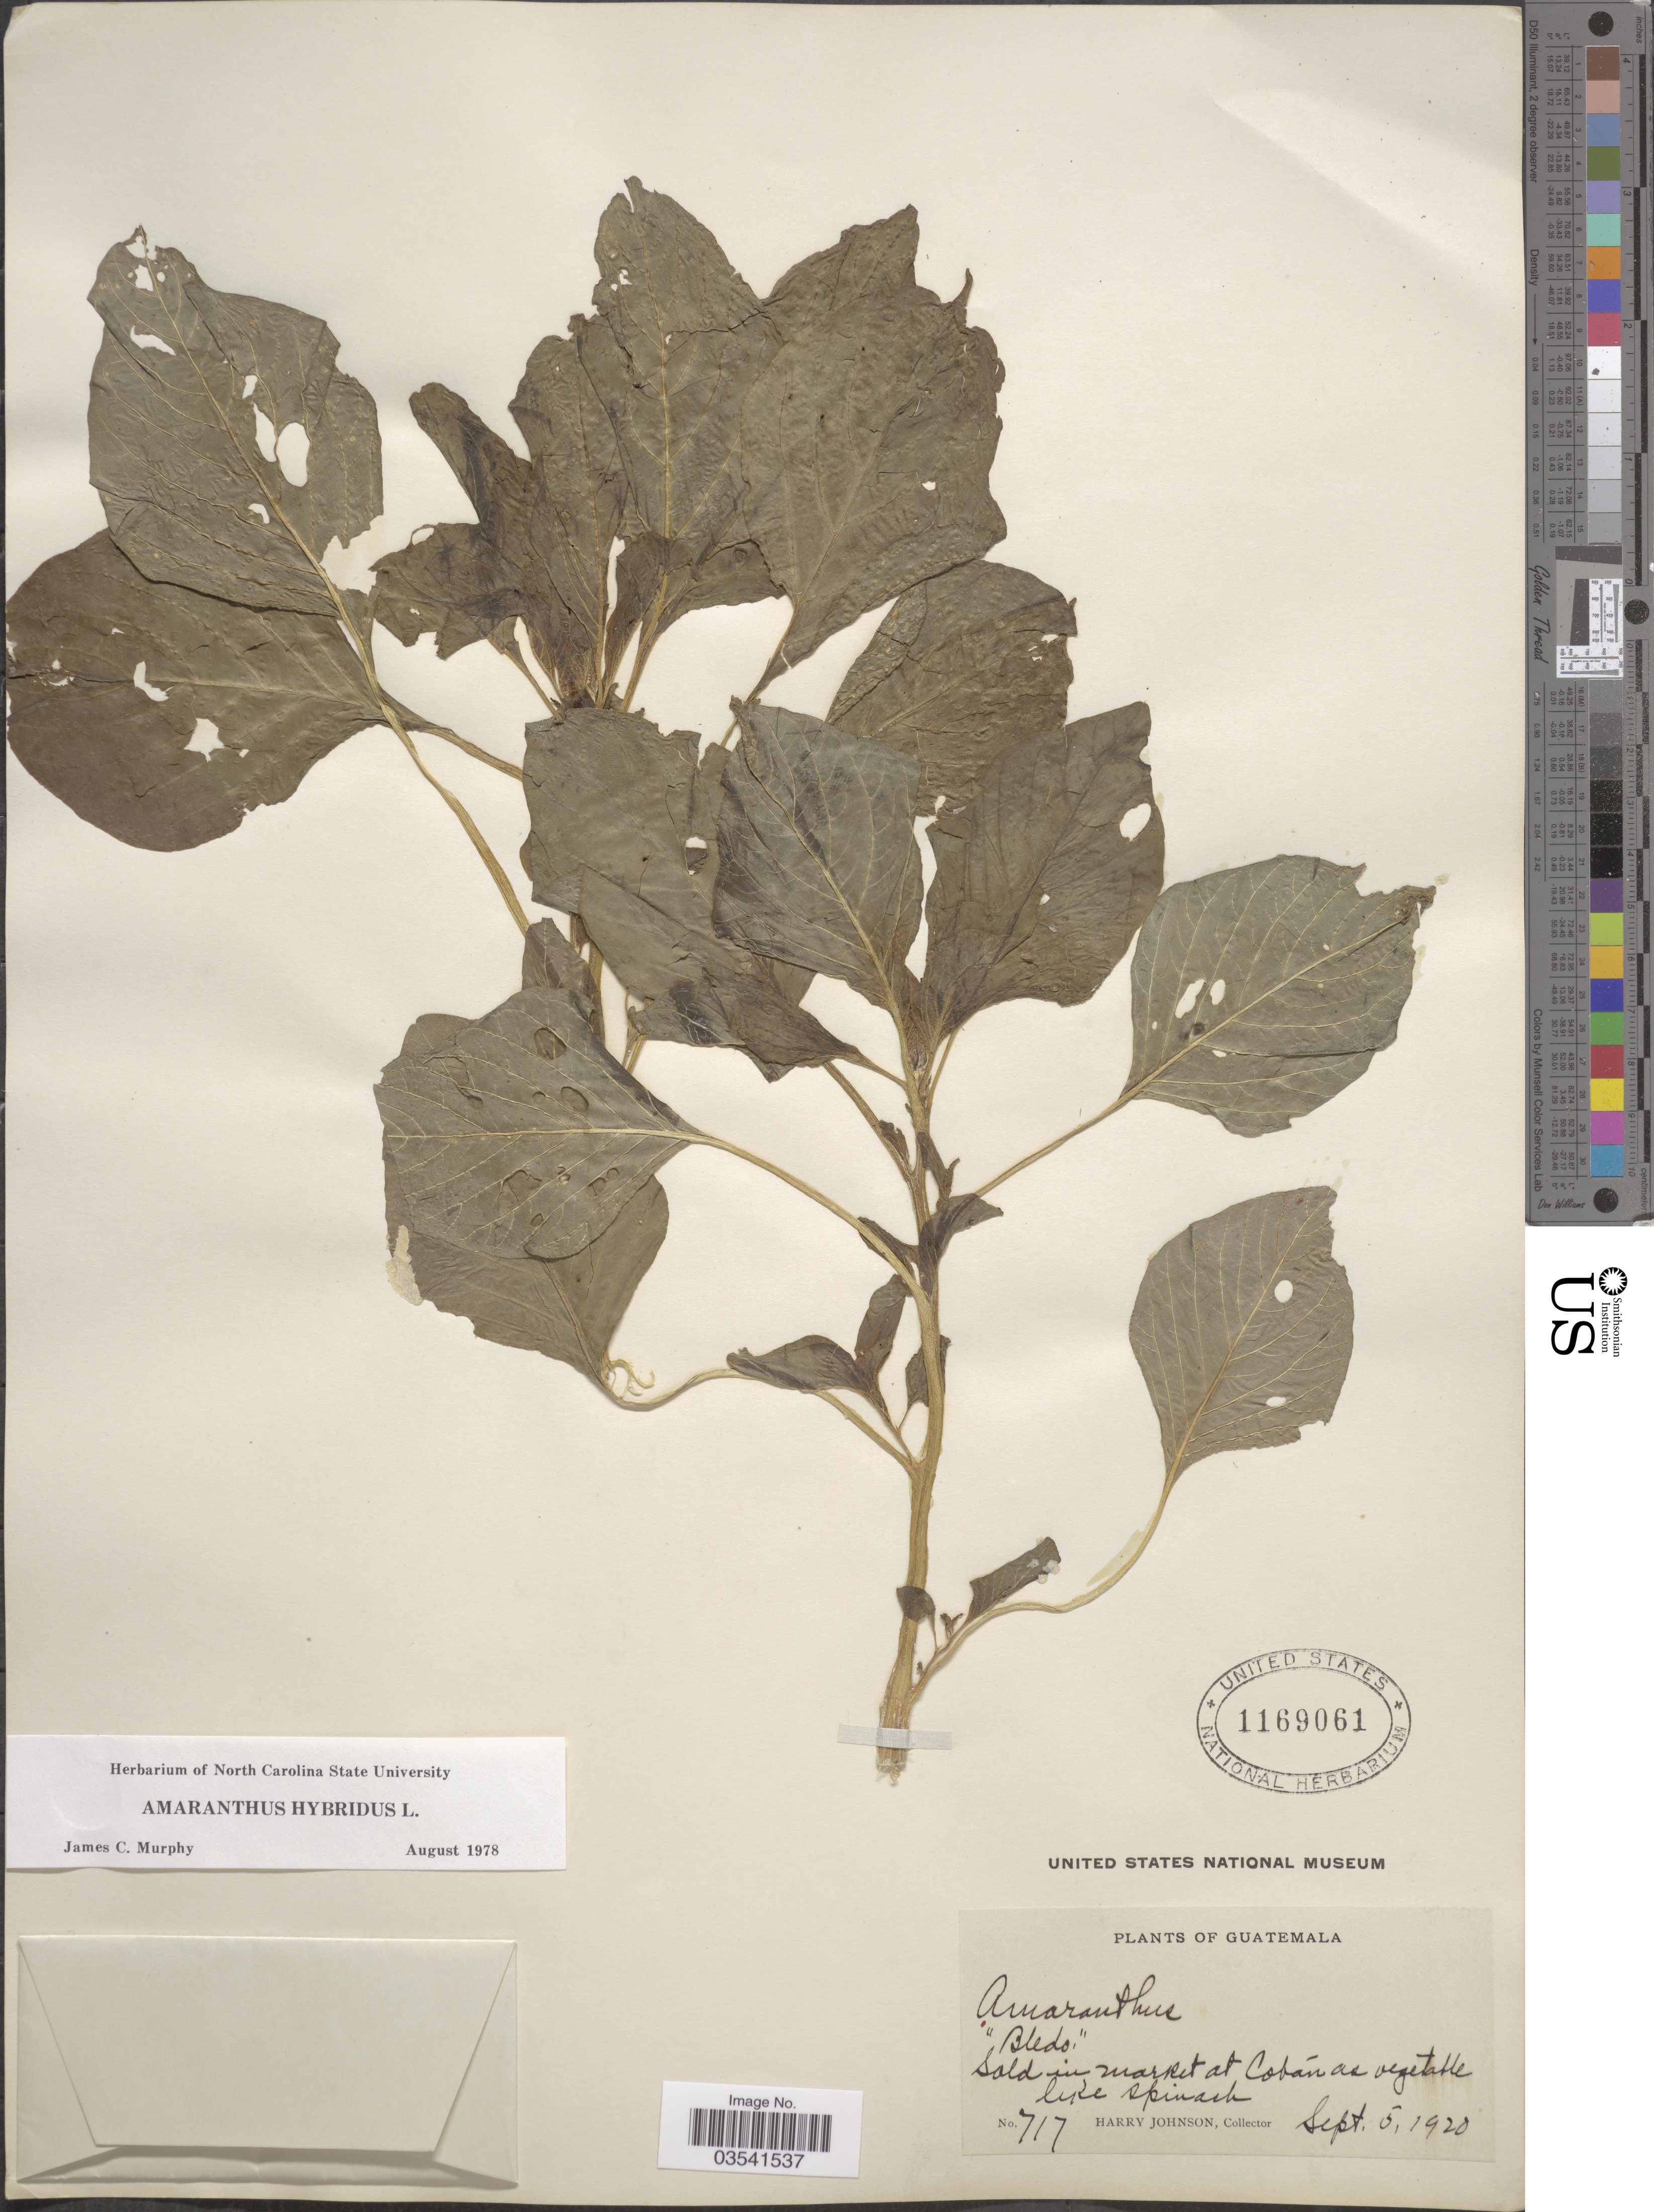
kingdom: Plantae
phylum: Tracheophyta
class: Magnoliopsida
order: Caryophyllales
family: Amaranthaceae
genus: Amaranthus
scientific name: Amaranthus hybridus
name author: L.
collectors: H. Johnson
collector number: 717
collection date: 1920-09-05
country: Guatemala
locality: Sold in market at Cobán as vegetable like spinach. [unsure placement]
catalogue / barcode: US 1169061